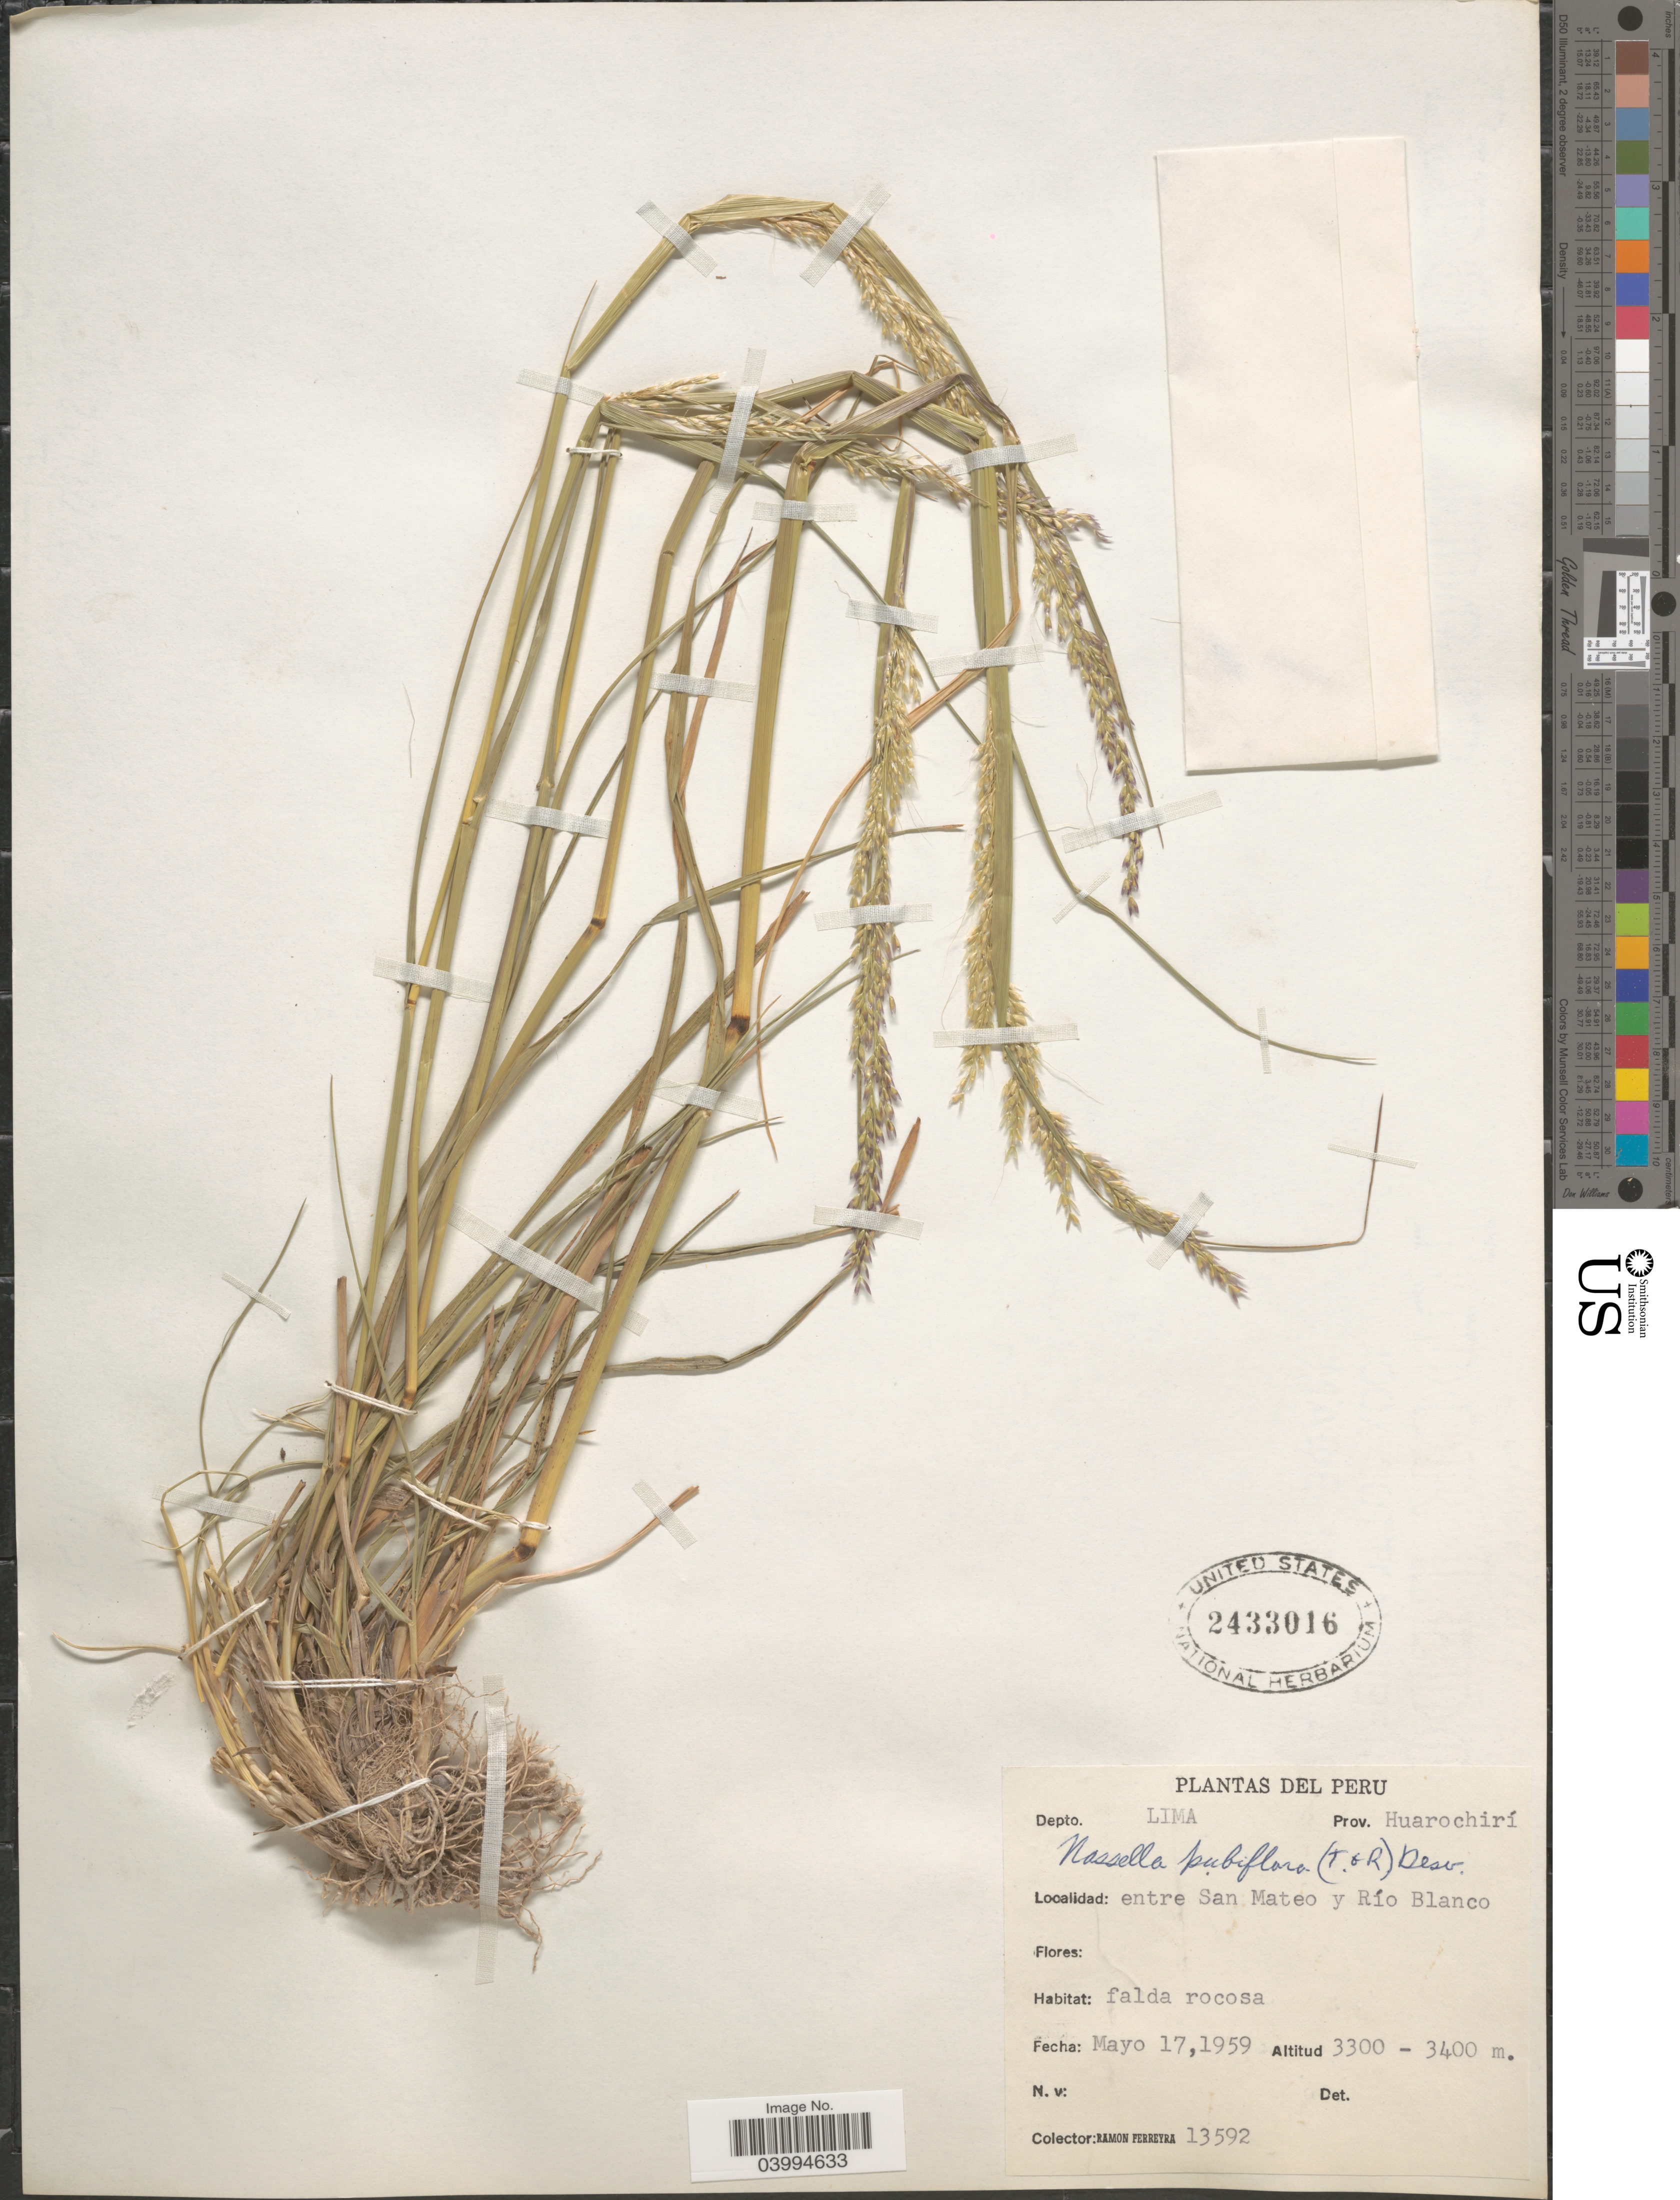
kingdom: Plantae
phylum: Tracheophyta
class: Liliopsida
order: Poales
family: Poaceae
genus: Nassella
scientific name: Nassella pubiflora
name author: (Trin. & Rupr.) É. Desv.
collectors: R. A. Ferreyra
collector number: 13592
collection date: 1959-05-17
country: Peru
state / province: Lima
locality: Depto. Lima. Prov. Huarochirí. Entre San Mateo y Río Blanco.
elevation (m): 3300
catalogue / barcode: US 2433016